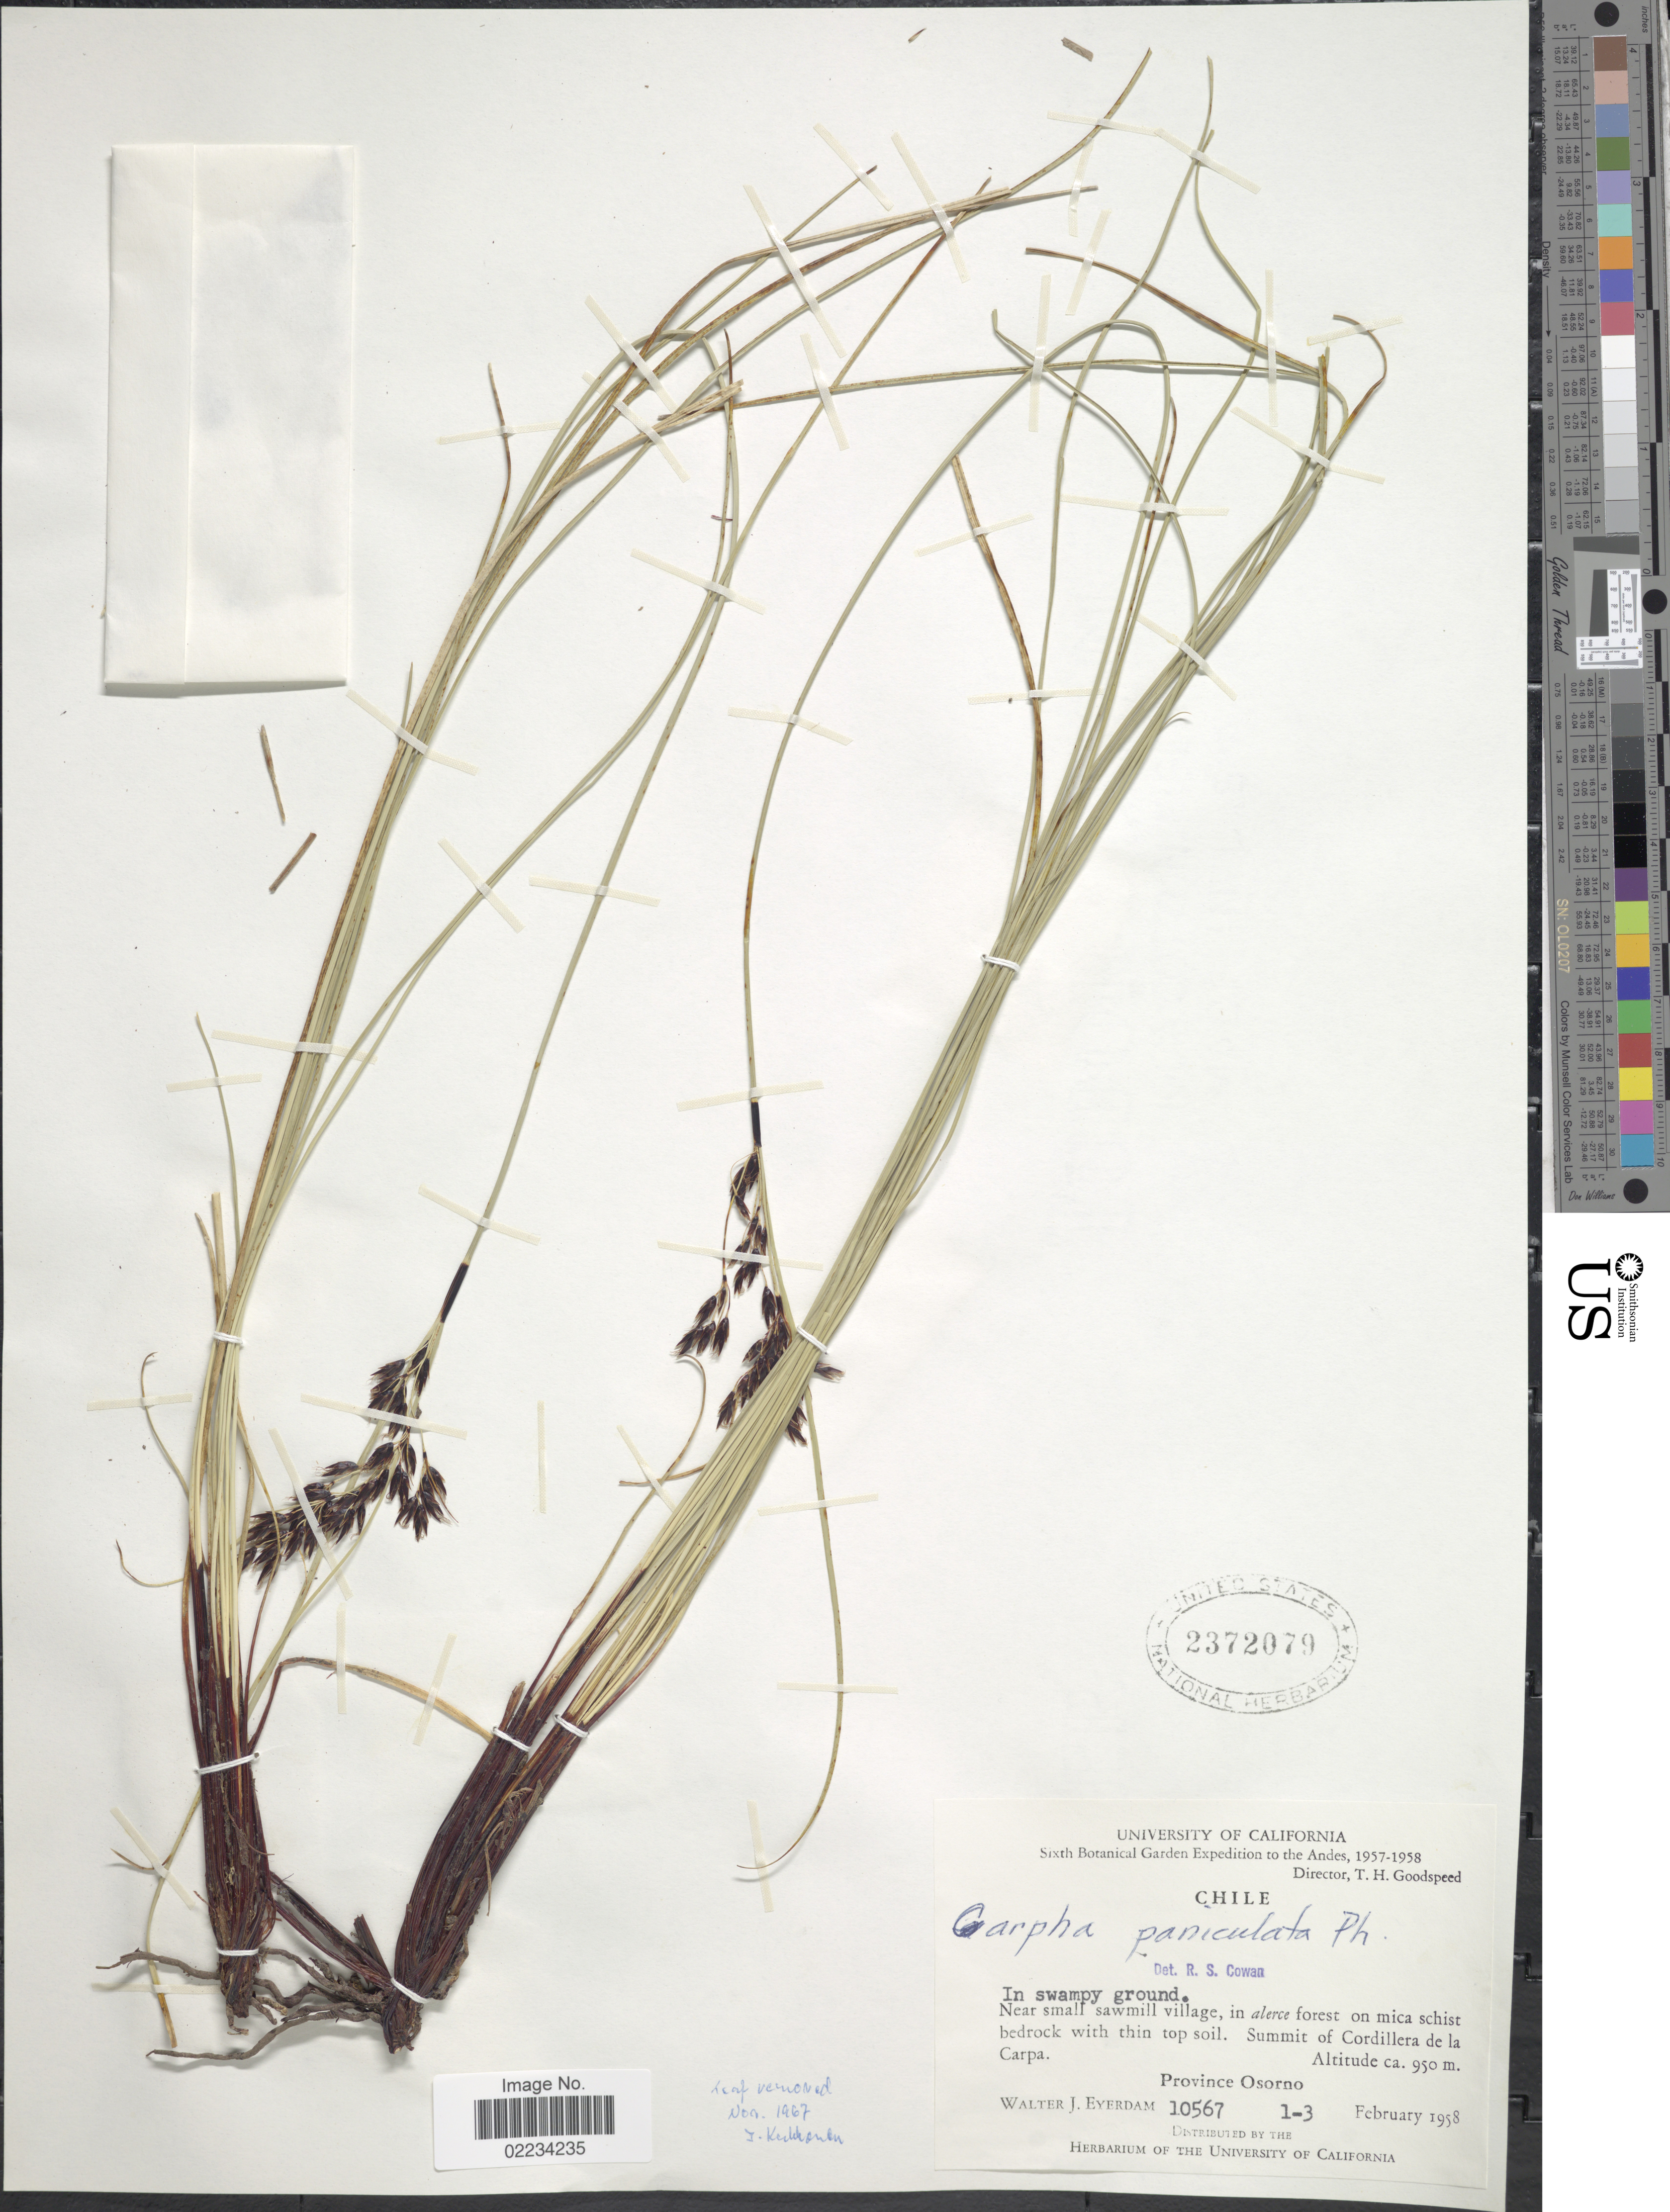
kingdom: Plantae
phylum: Tracheophyta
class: Liliopsida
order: Poales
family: Cyperaceae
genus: Schoenus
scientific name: Schoenus rhynchosporoides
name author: (Steud.) Kük.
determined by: Strong, Mark T., (BOT), Smithsonian Institution - National Museum of Natural History (UNITED STATES)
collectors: W. J. Eyerdam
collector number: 10567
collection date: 1958-02-01/1958-02-03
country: Chile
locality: The Andes, In swampy ground, Near small sawmill village, in alerce forest on mica schist bedrock with thin soil. Summit of Cordillera de la Carpa, Province Osorno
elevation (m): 950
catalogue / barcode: US 2372079